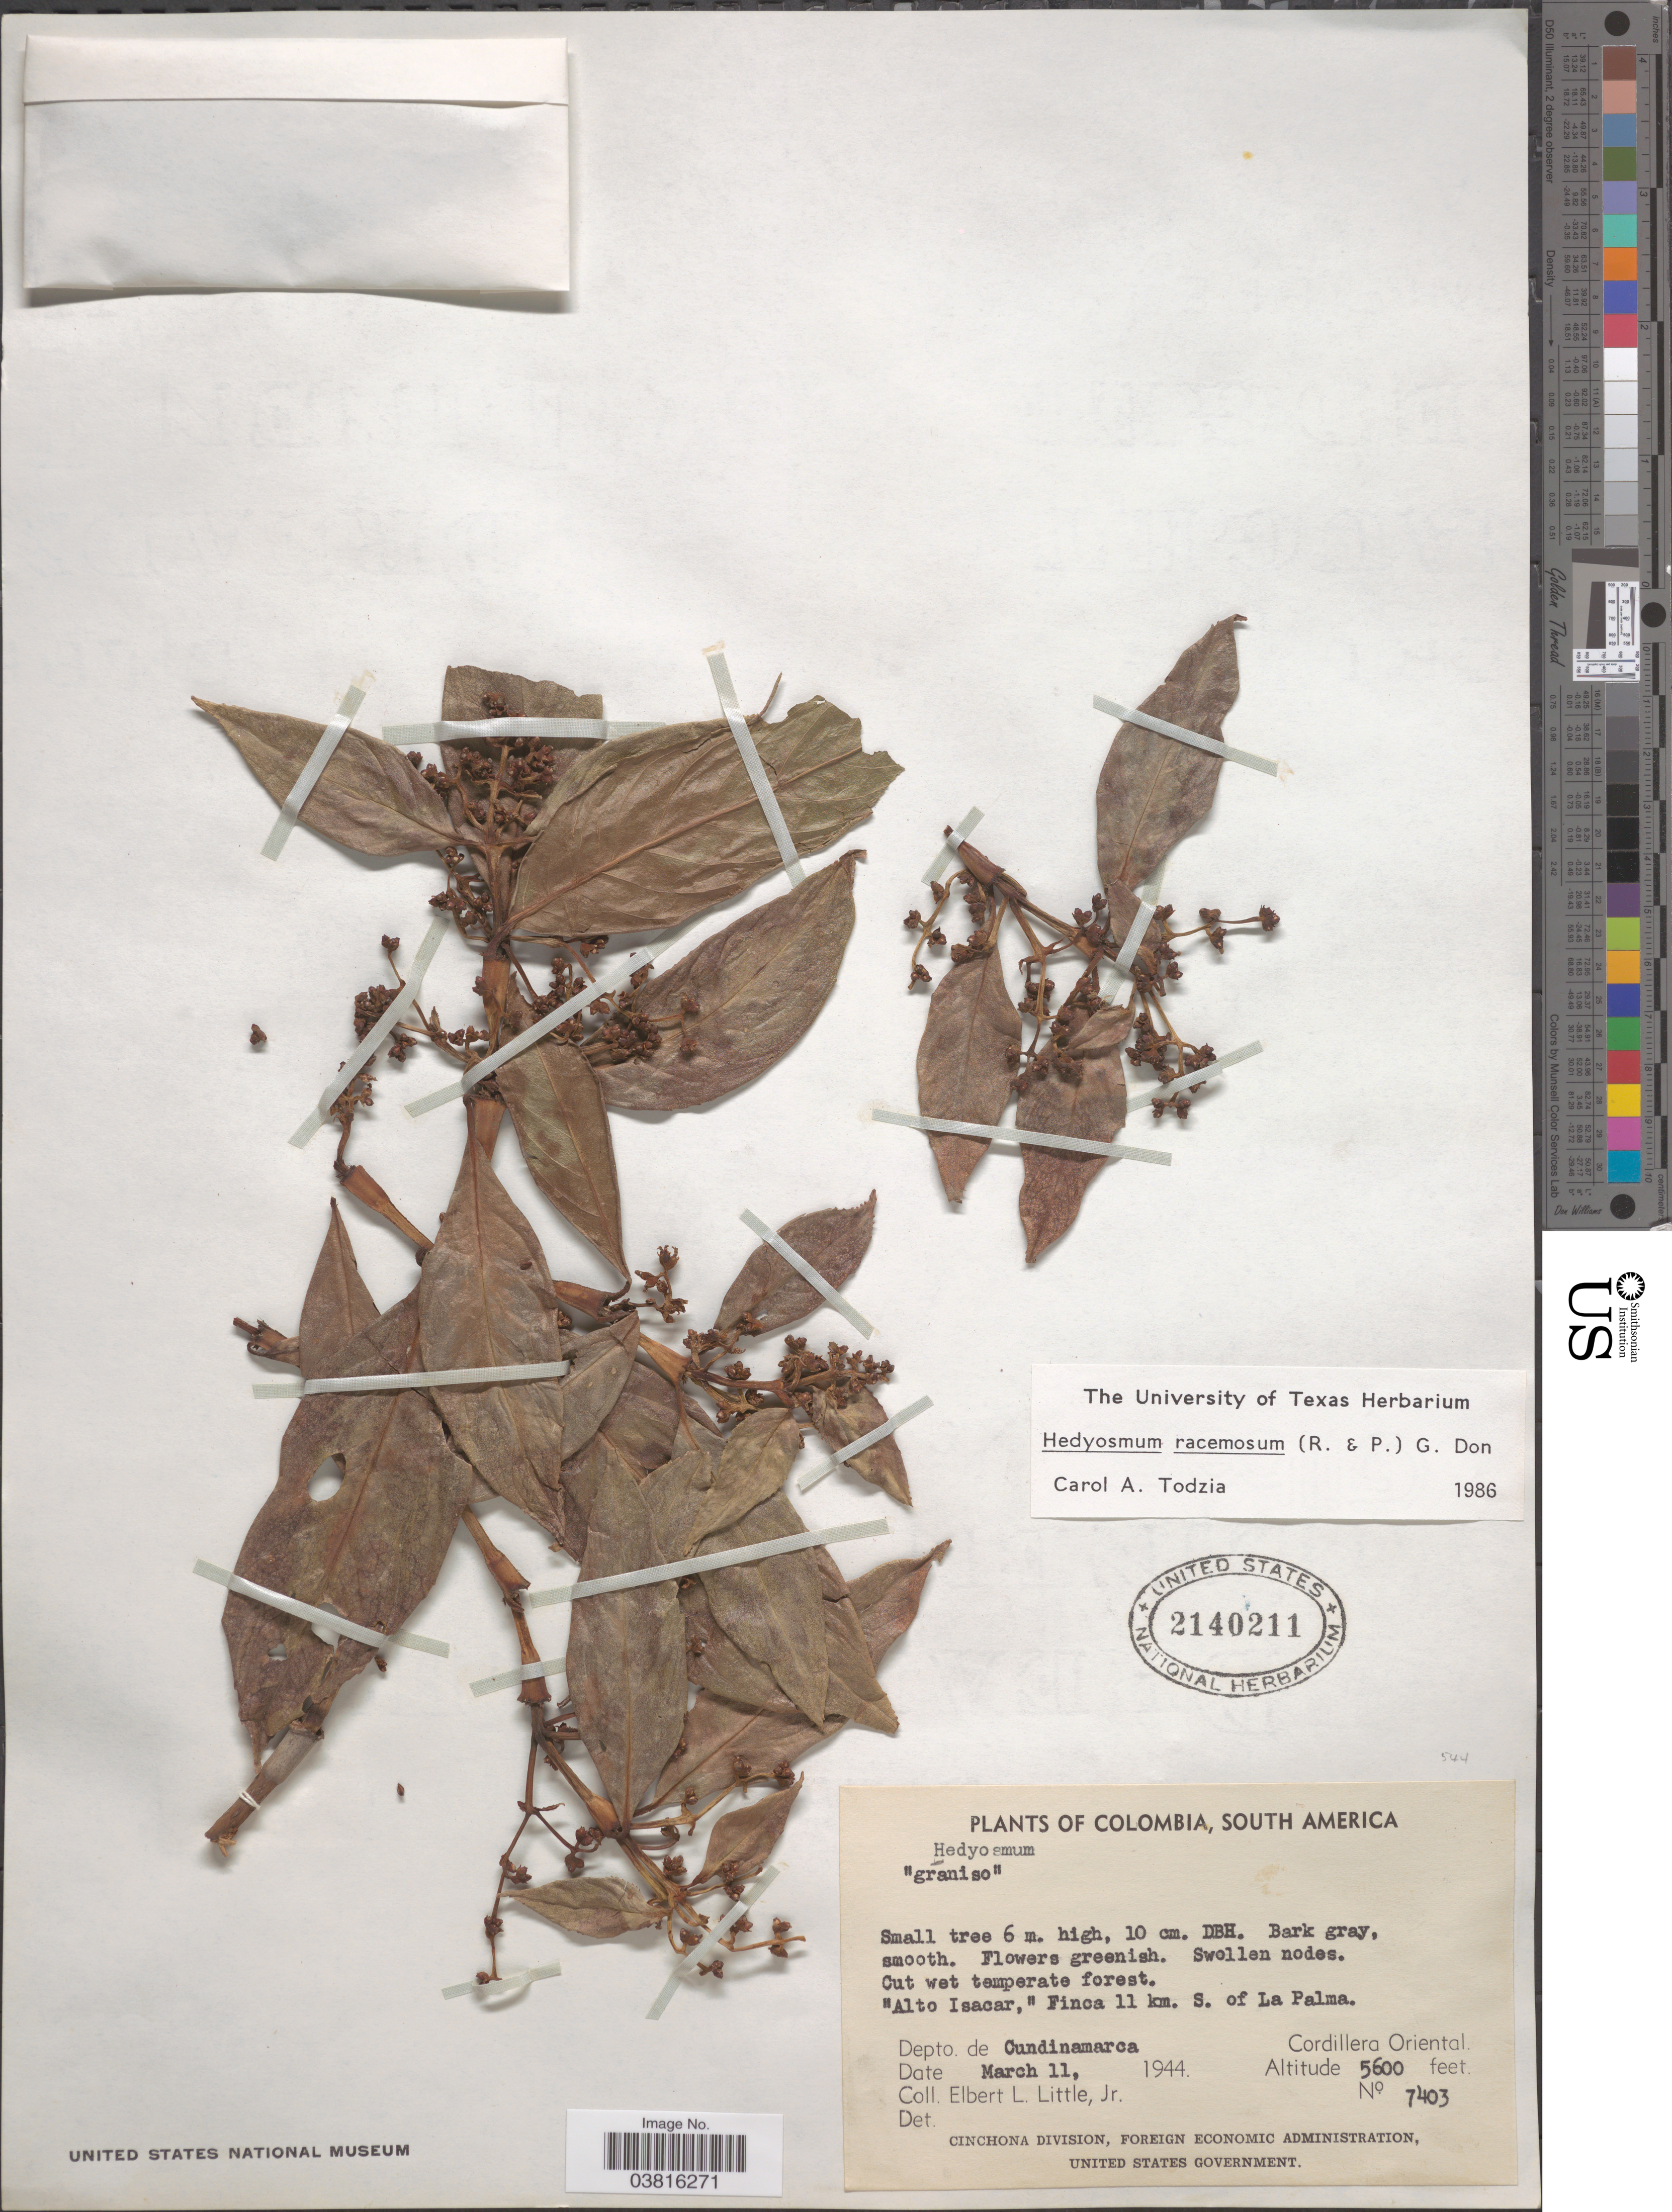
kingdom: Plantae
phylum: Tracheophyta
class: Magnoliopsida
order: Chloranthales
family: Chloranthaceae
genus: Hedyosmum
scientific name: Hedyosmum racemosum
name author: (Ruiz & Pav.) G. Don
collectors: E. L. Little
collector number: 7403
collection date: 1944-03-11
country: Colombia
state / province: Cundinamarca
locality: Alto Isacar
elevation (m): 1707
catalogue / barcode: US 2140211